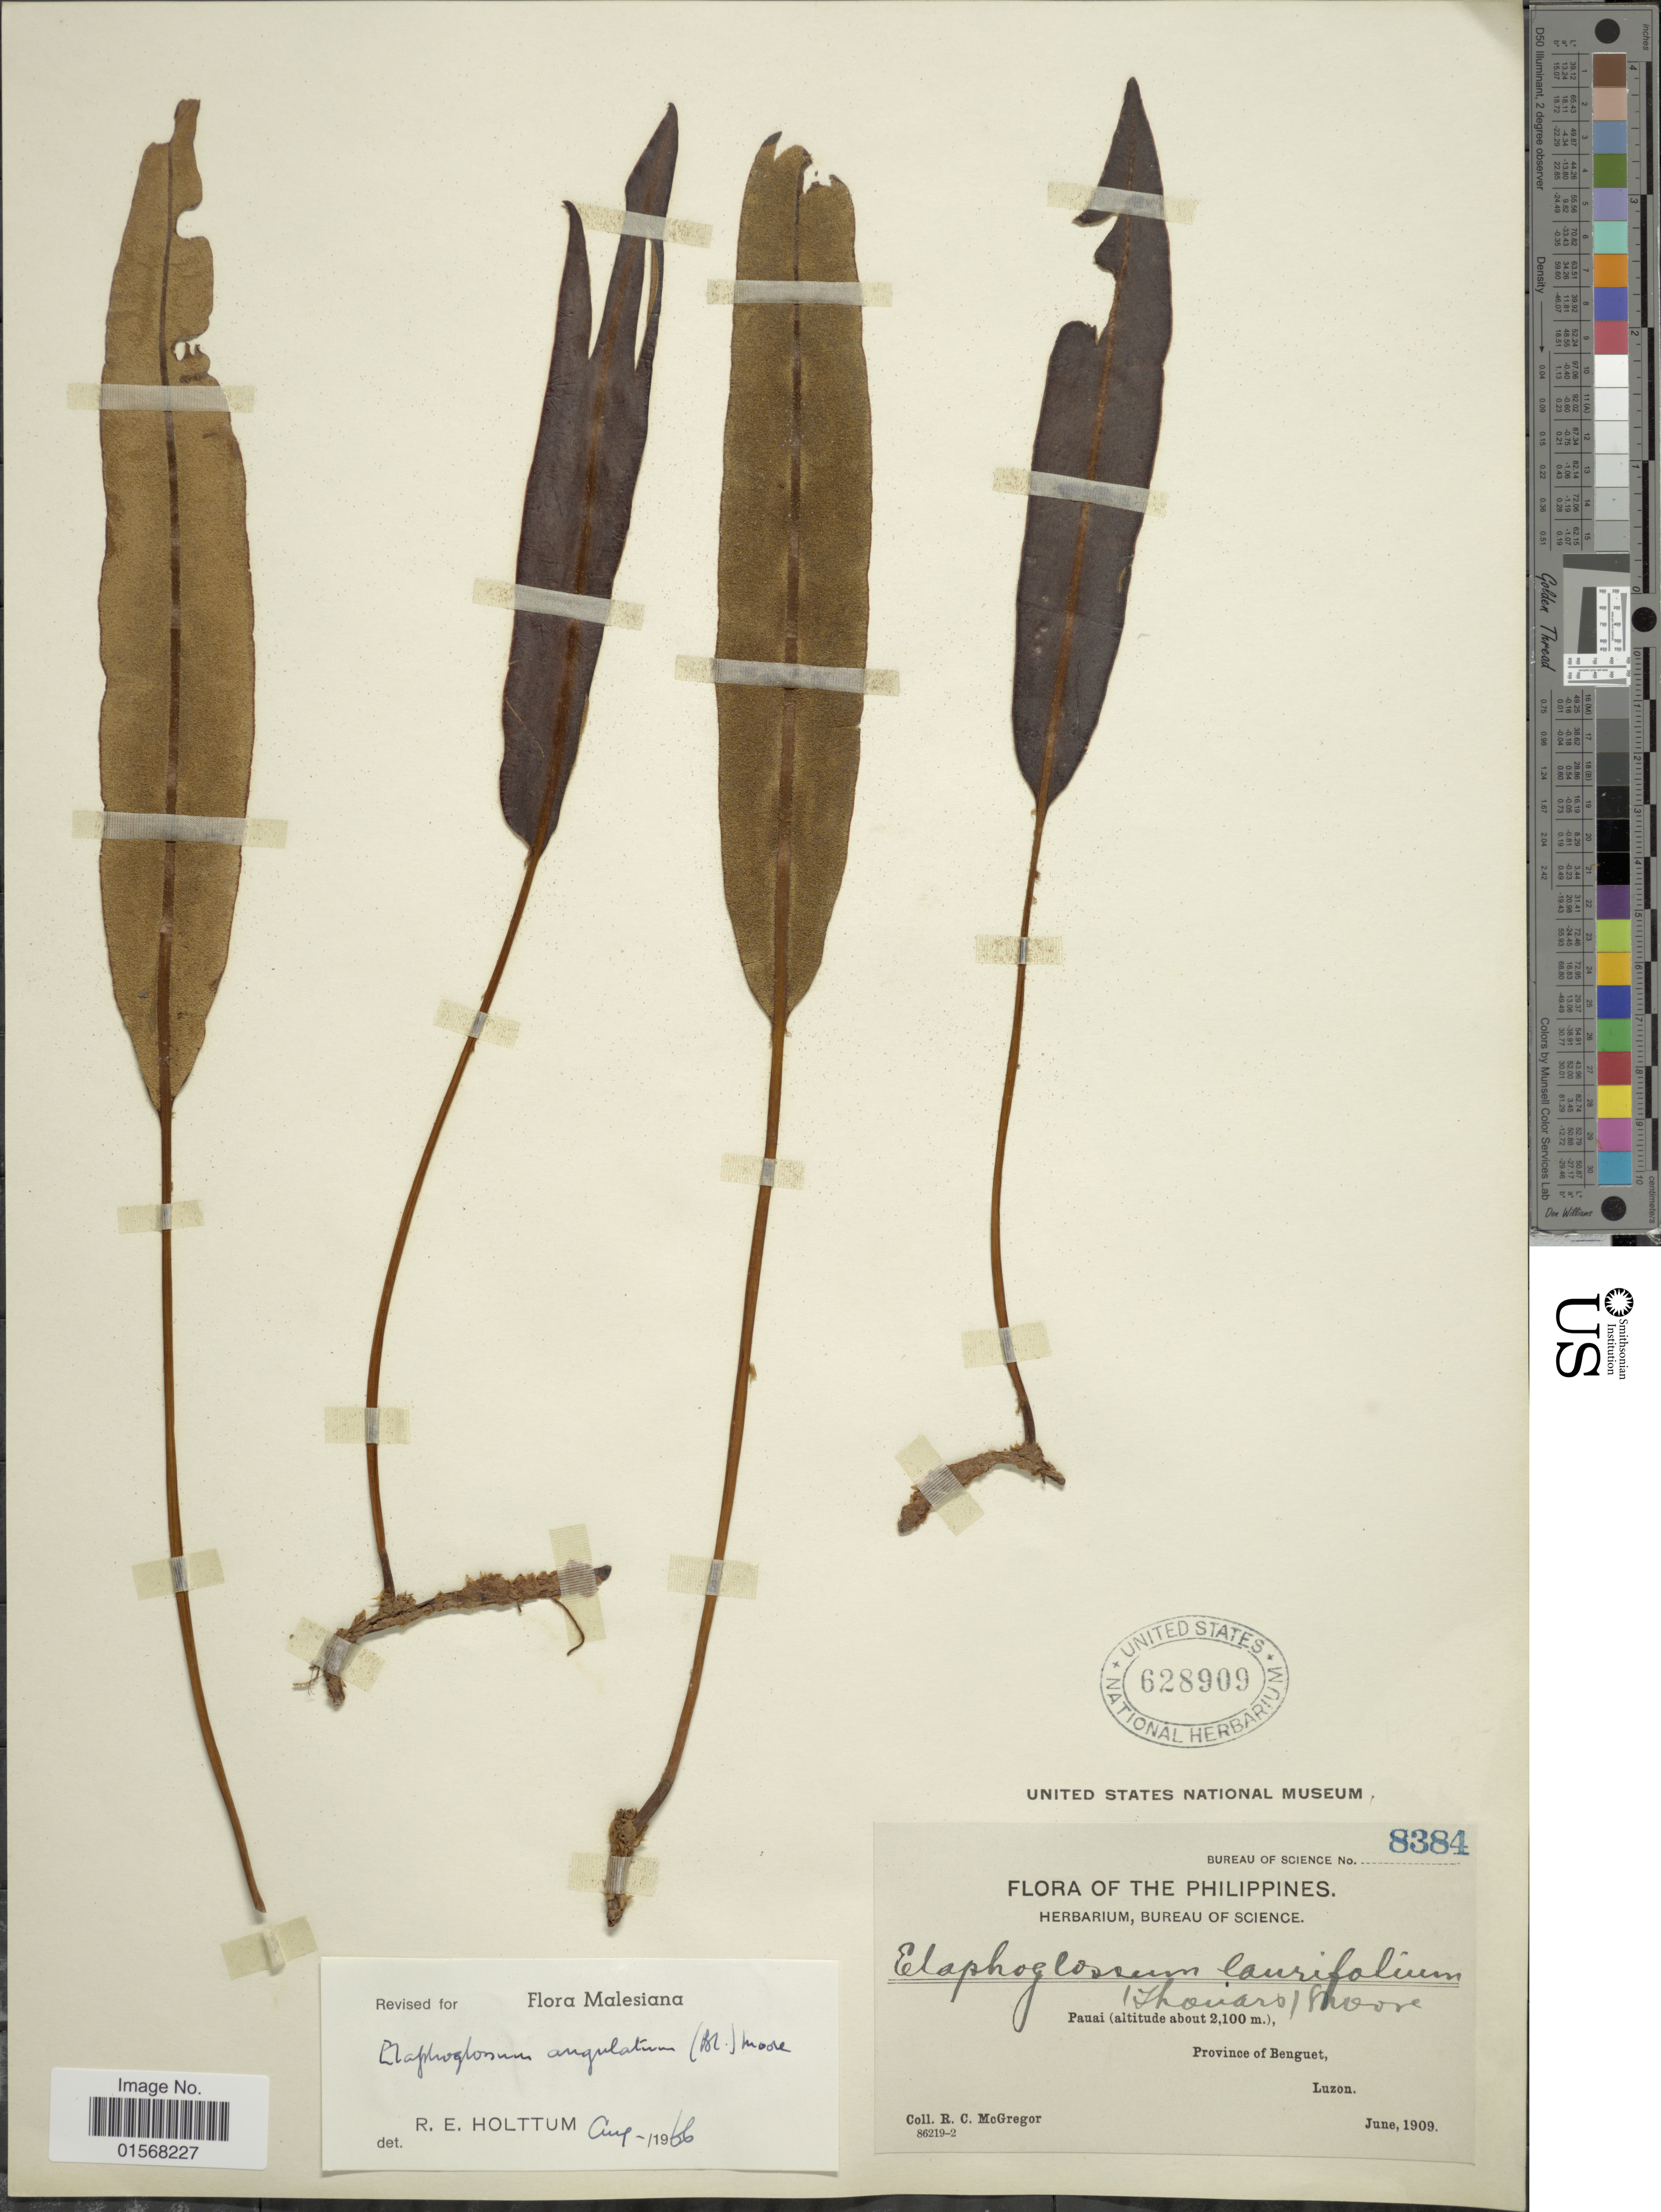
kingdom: Plantae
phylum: Tracheophyta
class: Polypodiopsida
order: Polypodiales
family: Dryopteridaceae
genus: Elaphoglossum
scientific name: Elaphoglossum angulatum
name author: (Blume) T. Moore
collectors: R. C. McGregor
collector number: Bureau of Science 8384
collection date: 1909-09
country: Philippines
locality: Province of Benguet, Luzon, Pauai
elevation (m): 2100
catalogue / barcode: US 628909